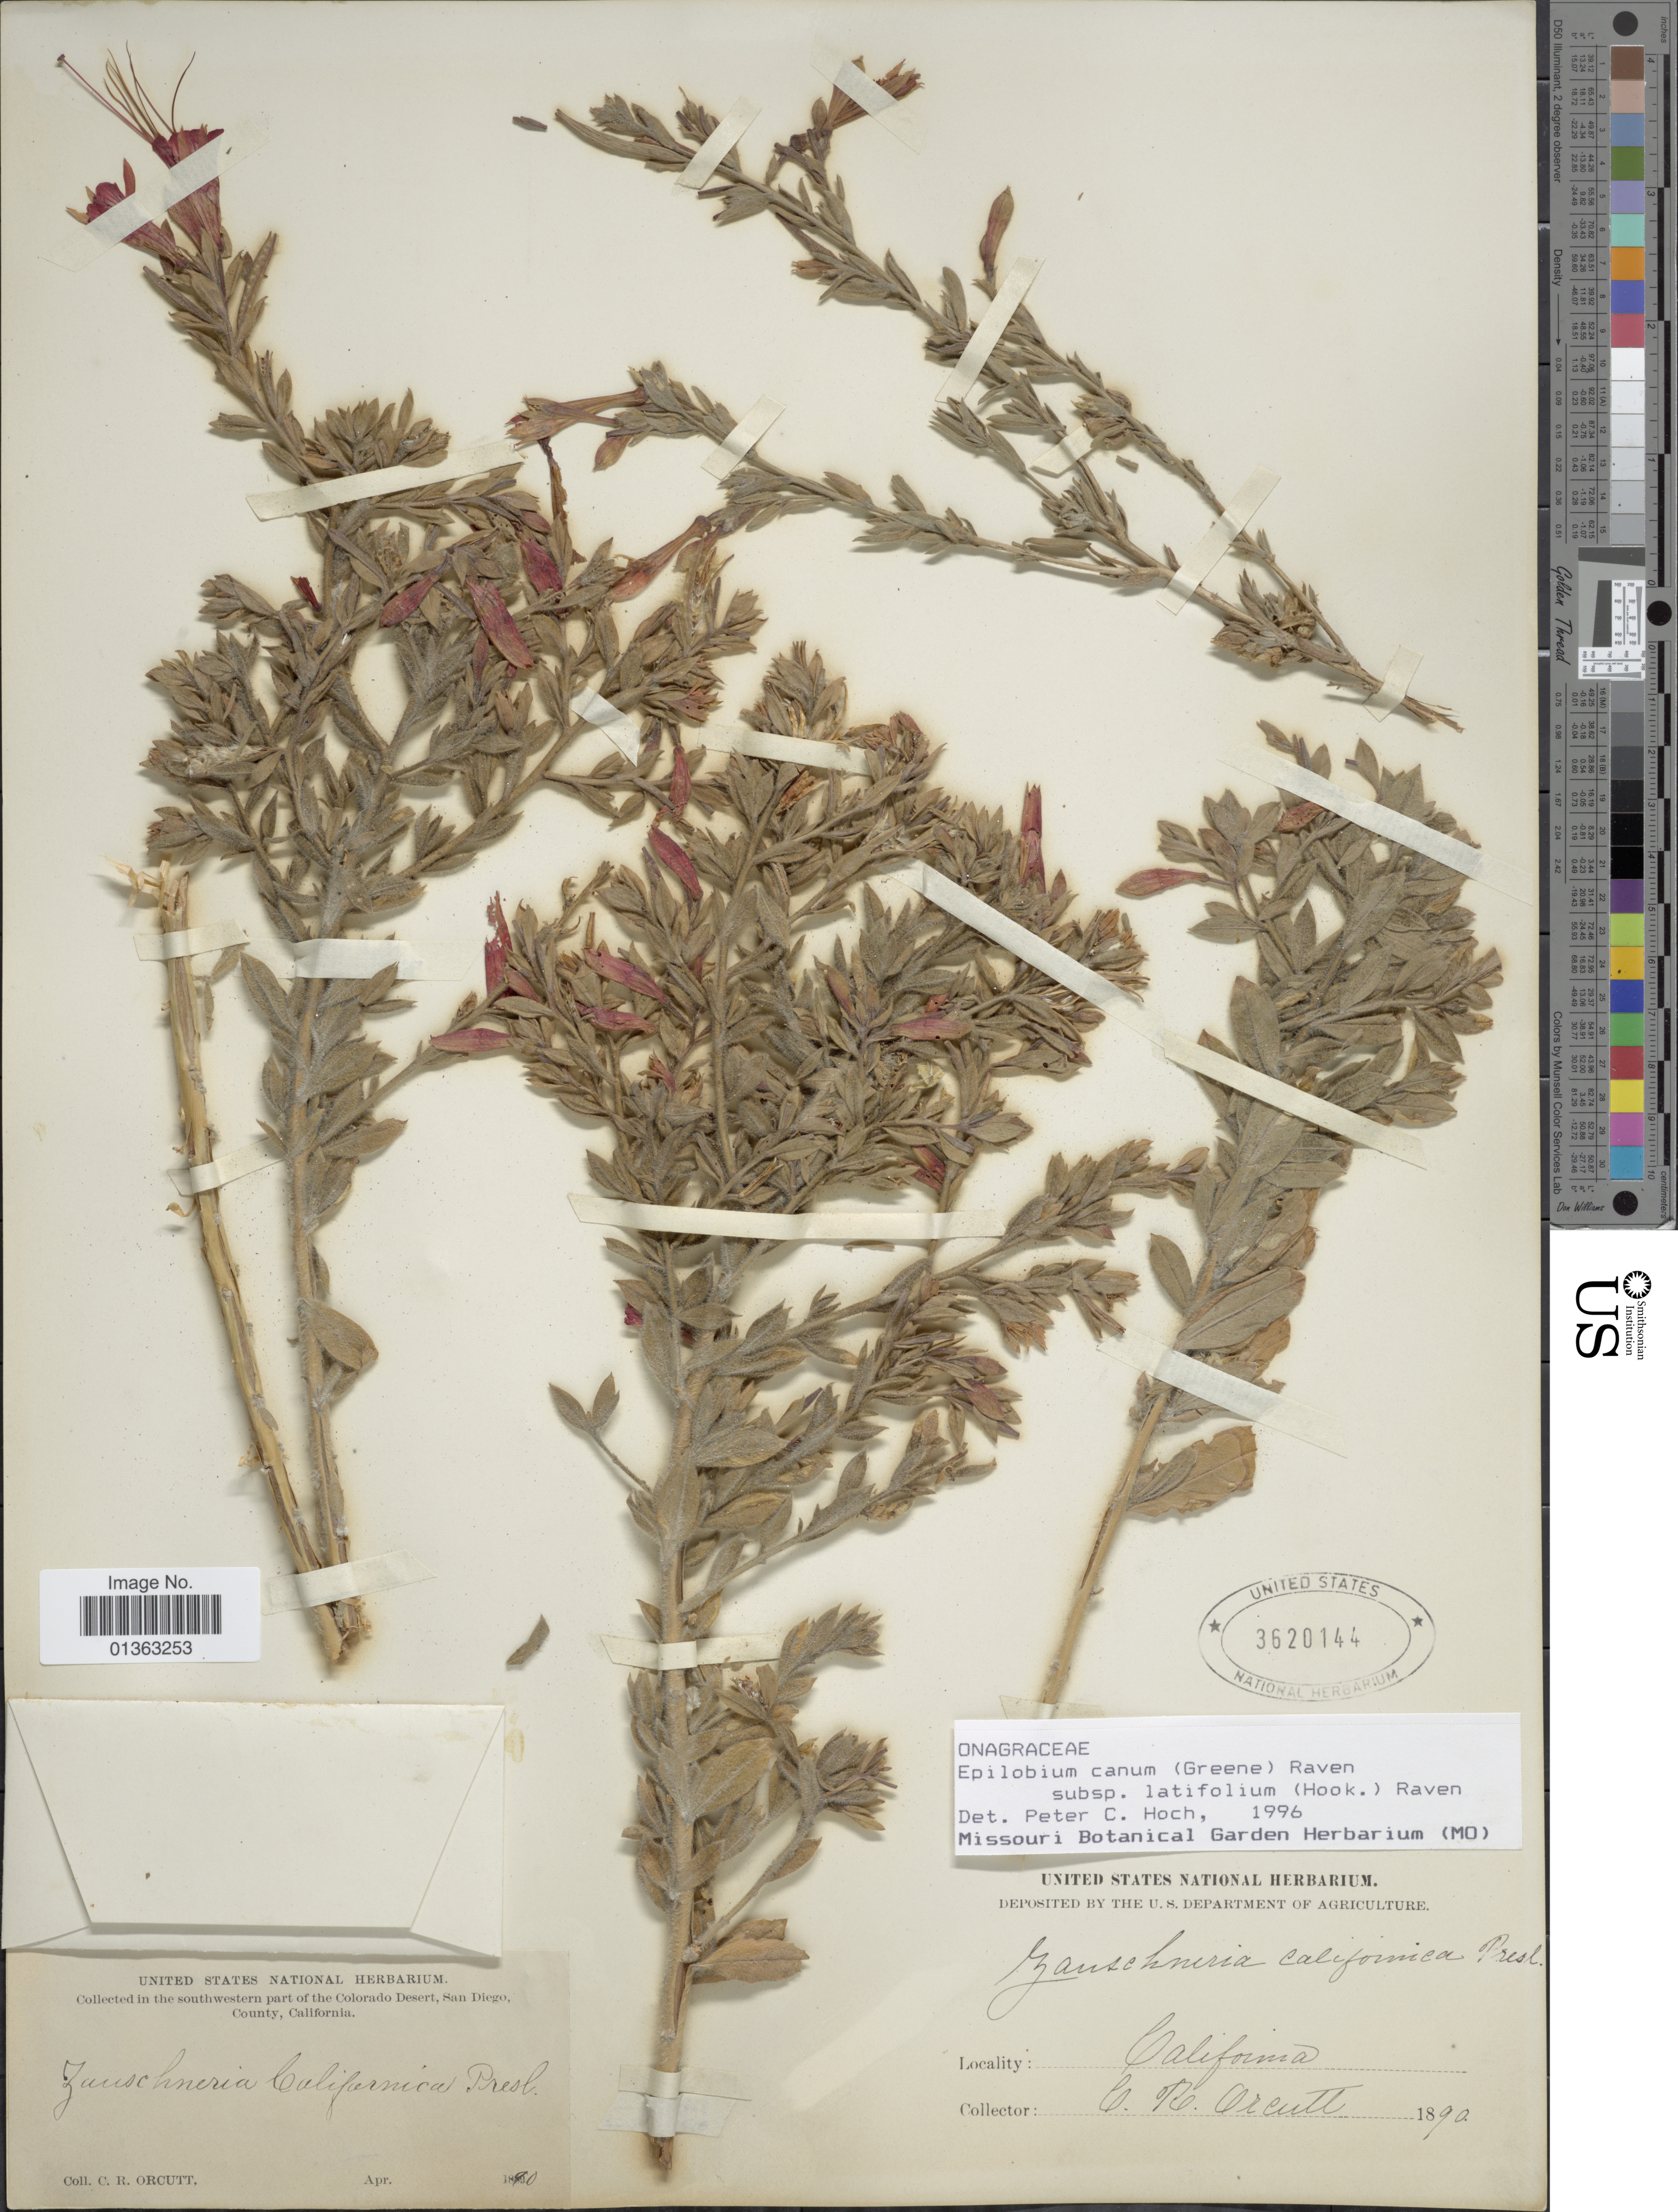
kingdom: Plantae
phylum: Tracheophyta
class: Magnoliopsida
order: Myrtales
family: Onagraceae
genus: Epilobium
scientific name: Epilobium canum subsp. latifolium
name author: (Hook.) P.H. Raven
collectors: C. R. Orcutt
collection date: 1890-04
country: United States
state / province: California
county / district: San Diego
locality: Southwestern part of the Colorado Desert, San Diego County.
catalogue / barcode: US 3620144